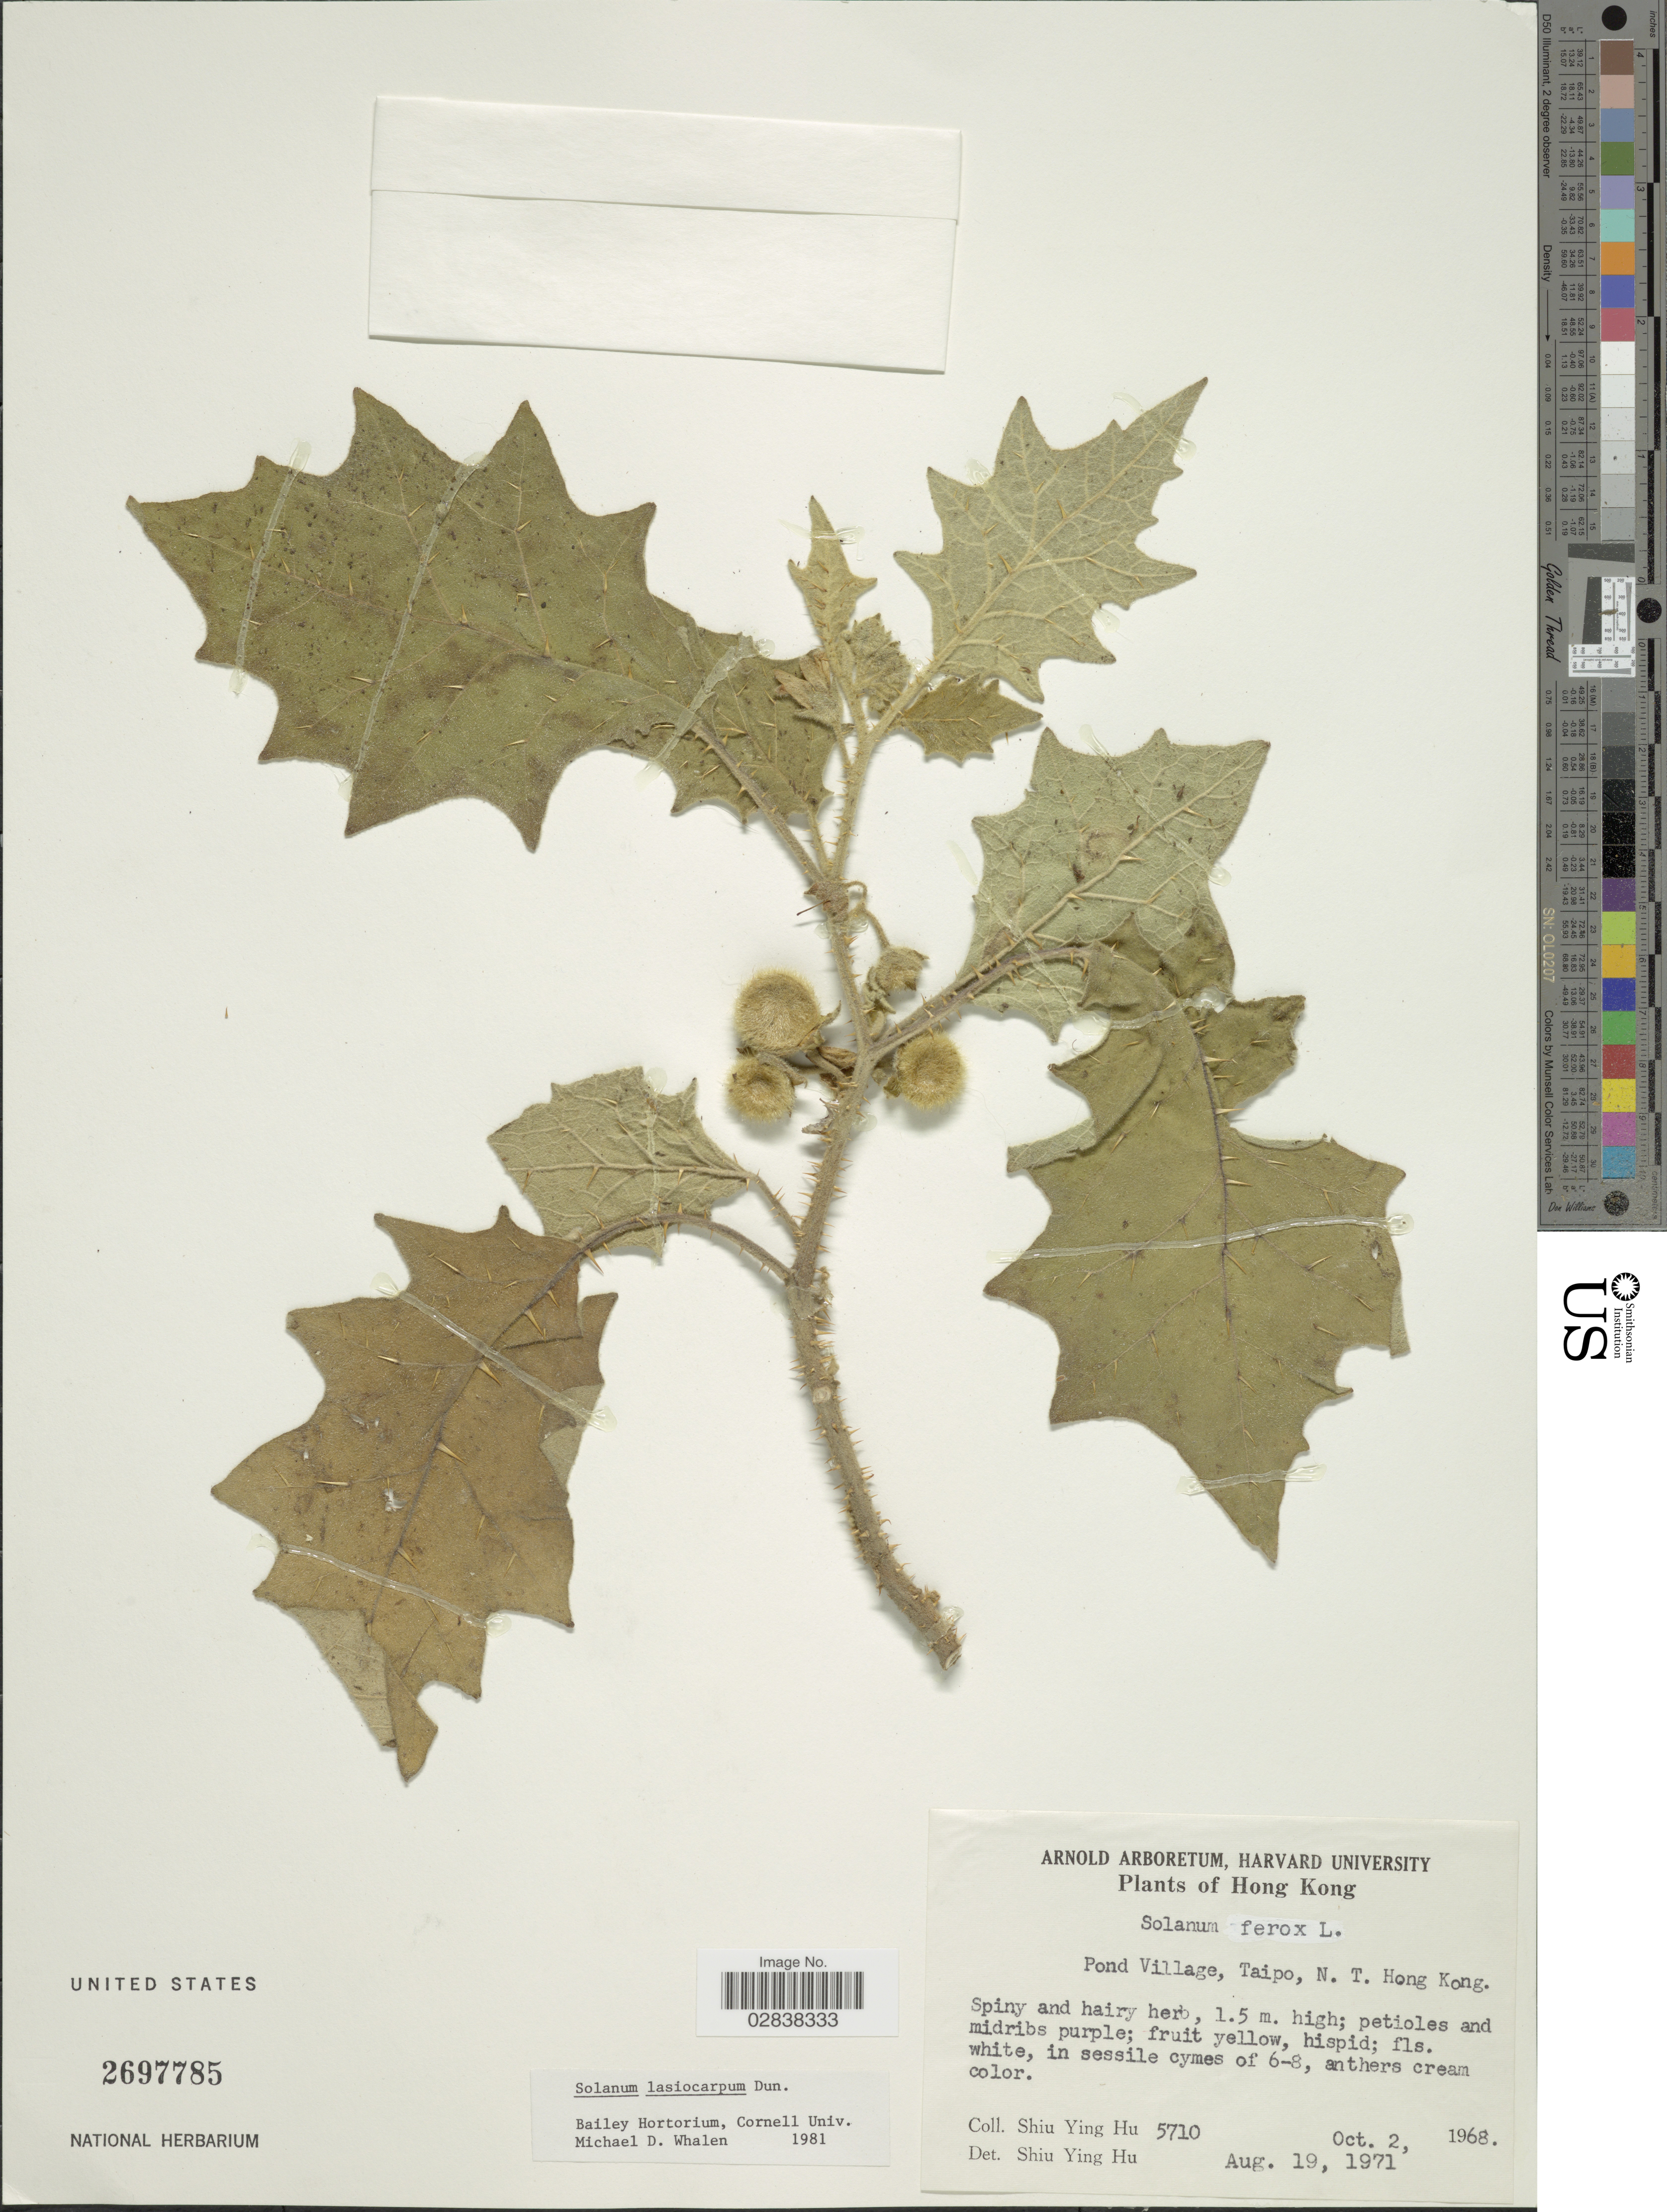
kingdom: Plantae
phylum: Tracheophyta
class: Magnoliopsida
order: Solanales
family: Solanaceae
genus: Solanum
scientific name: Solanum lasiocarpum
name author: Dunal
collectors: S. Y. Hu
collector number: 5710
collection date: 1968-10-02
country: China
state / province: Hong Kong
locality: Pond Village, Taipo, N. T.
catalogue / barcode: US 2697785